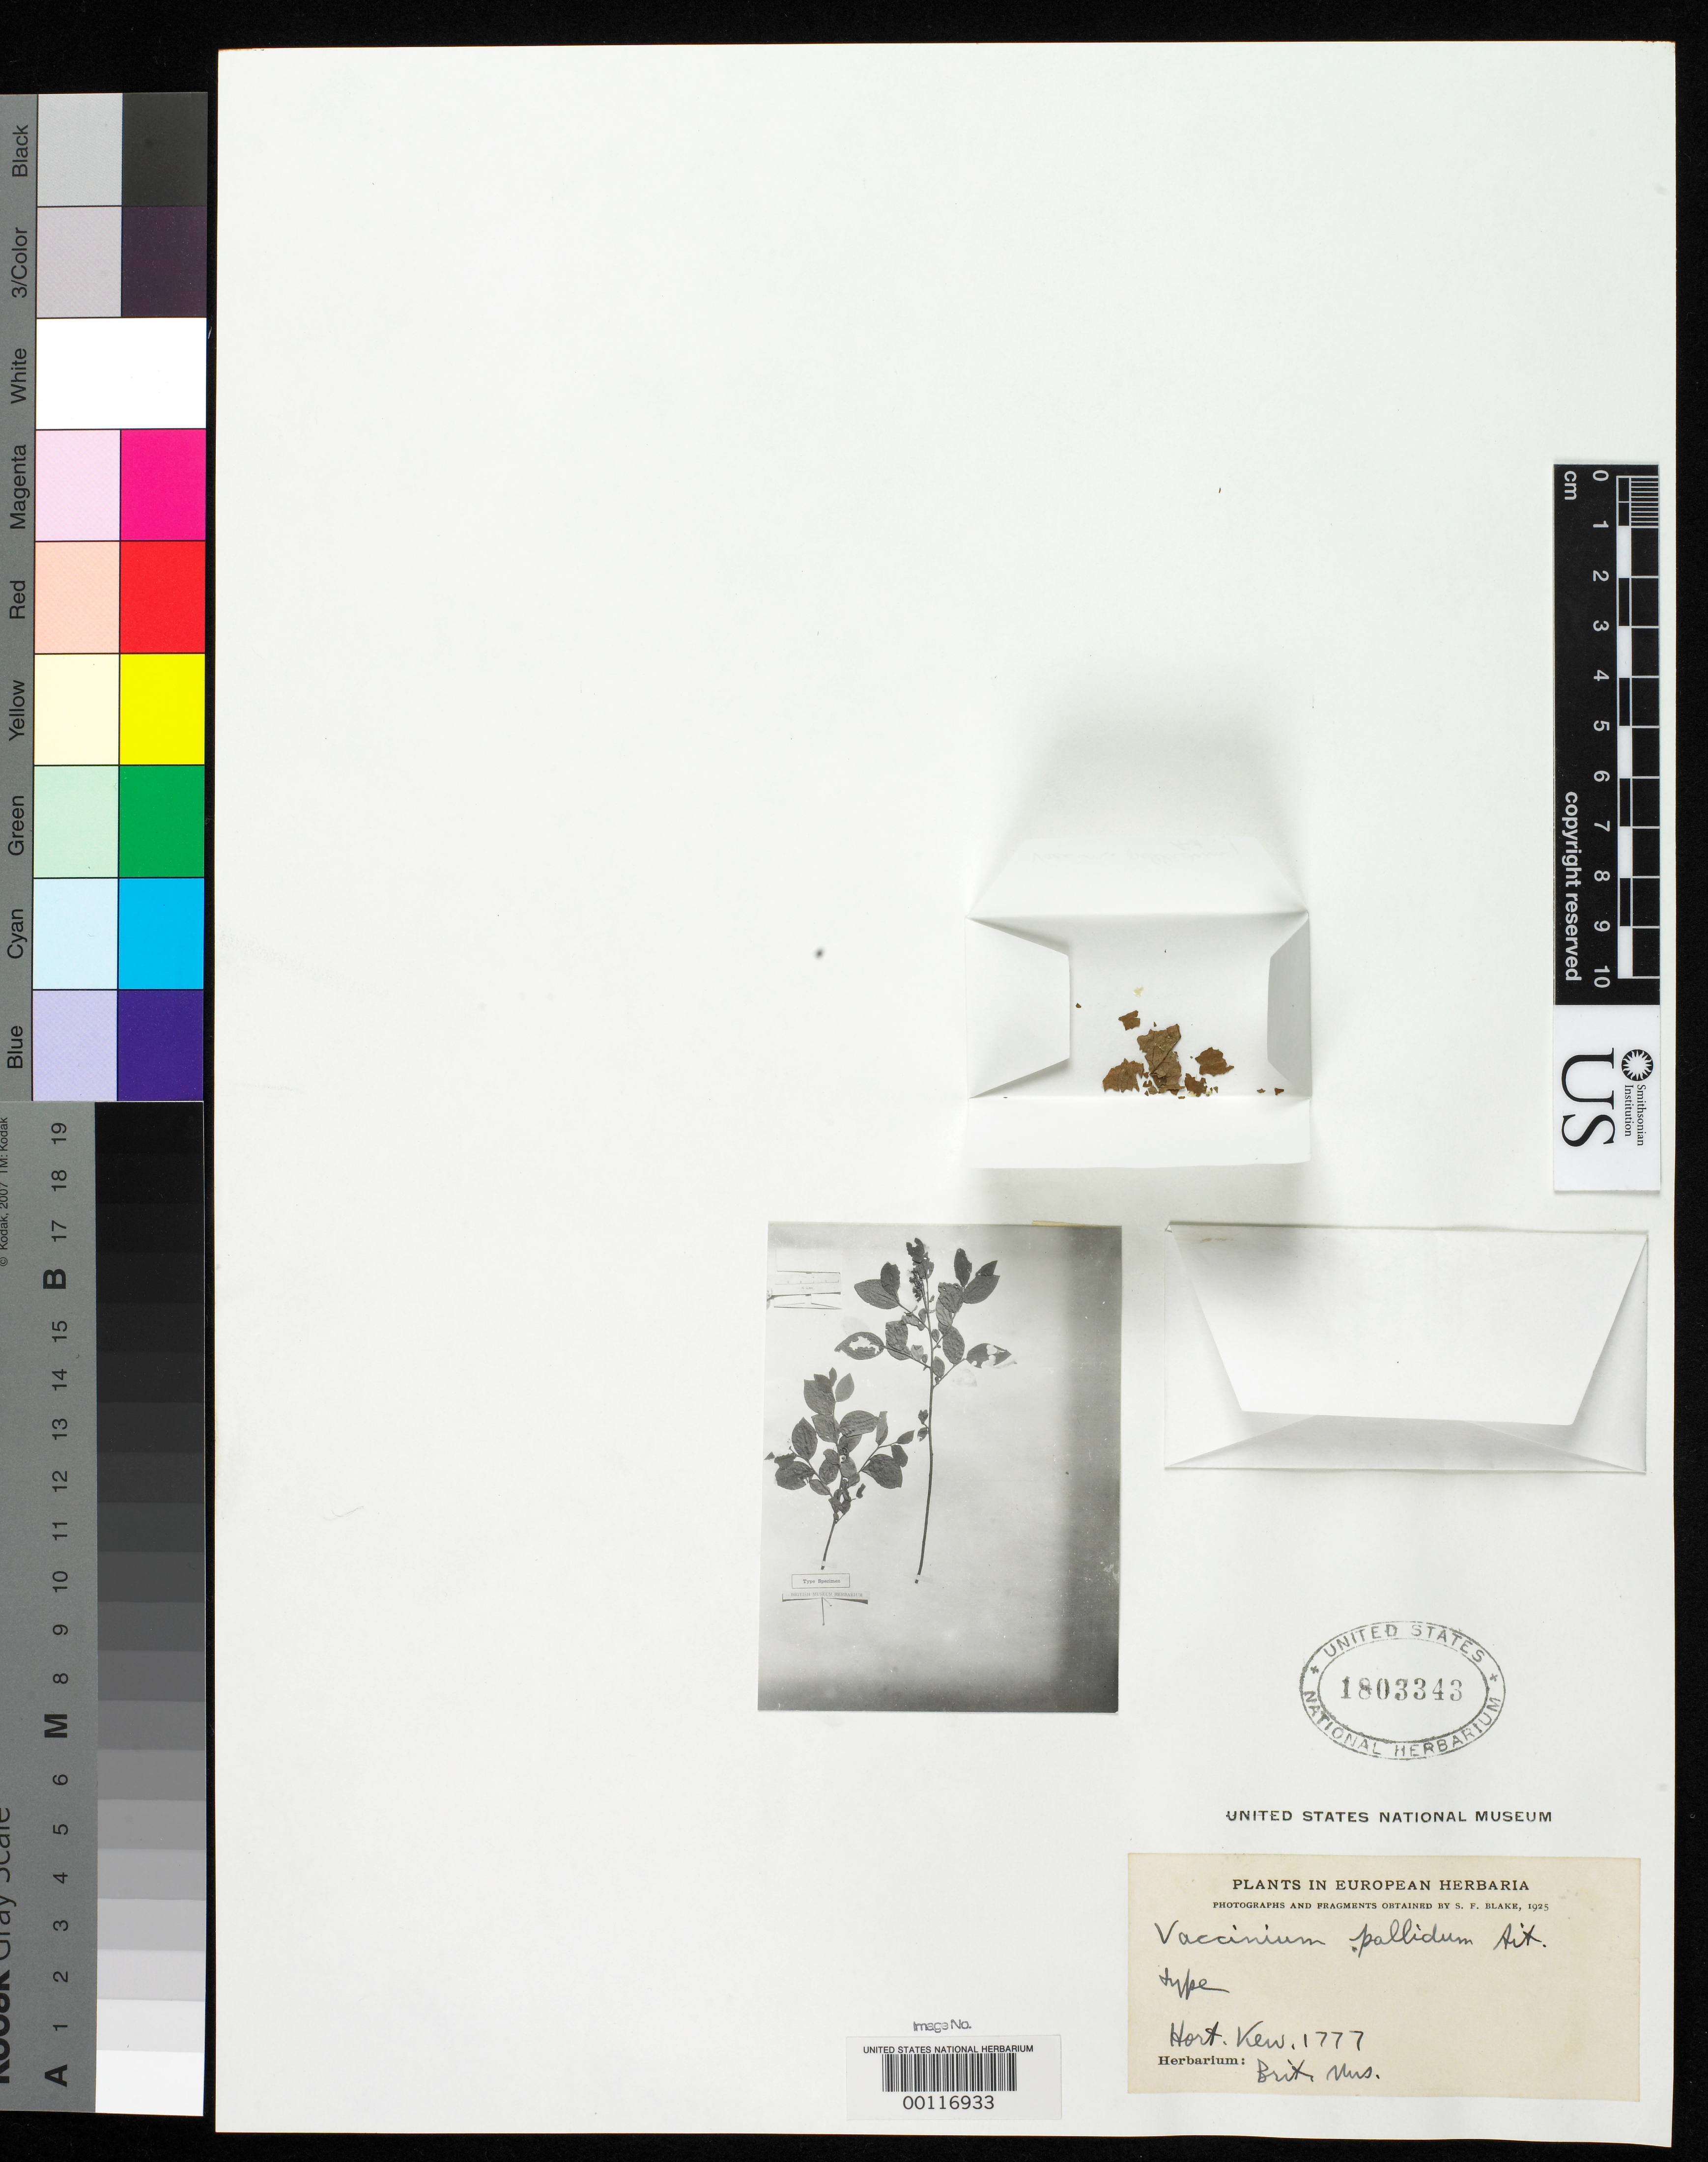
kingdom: Plantae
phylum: Tracheophyta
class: Magnoliopsida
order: Ericales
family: Ericaceae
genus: Vaccinium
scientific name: Vaccinium pallidum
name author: Aiton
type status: Type Fragment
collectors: S. Martin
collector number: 1777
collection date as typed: May ---- to -- Jun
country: United States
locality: Eastern U.S.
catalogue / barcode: US 1803343